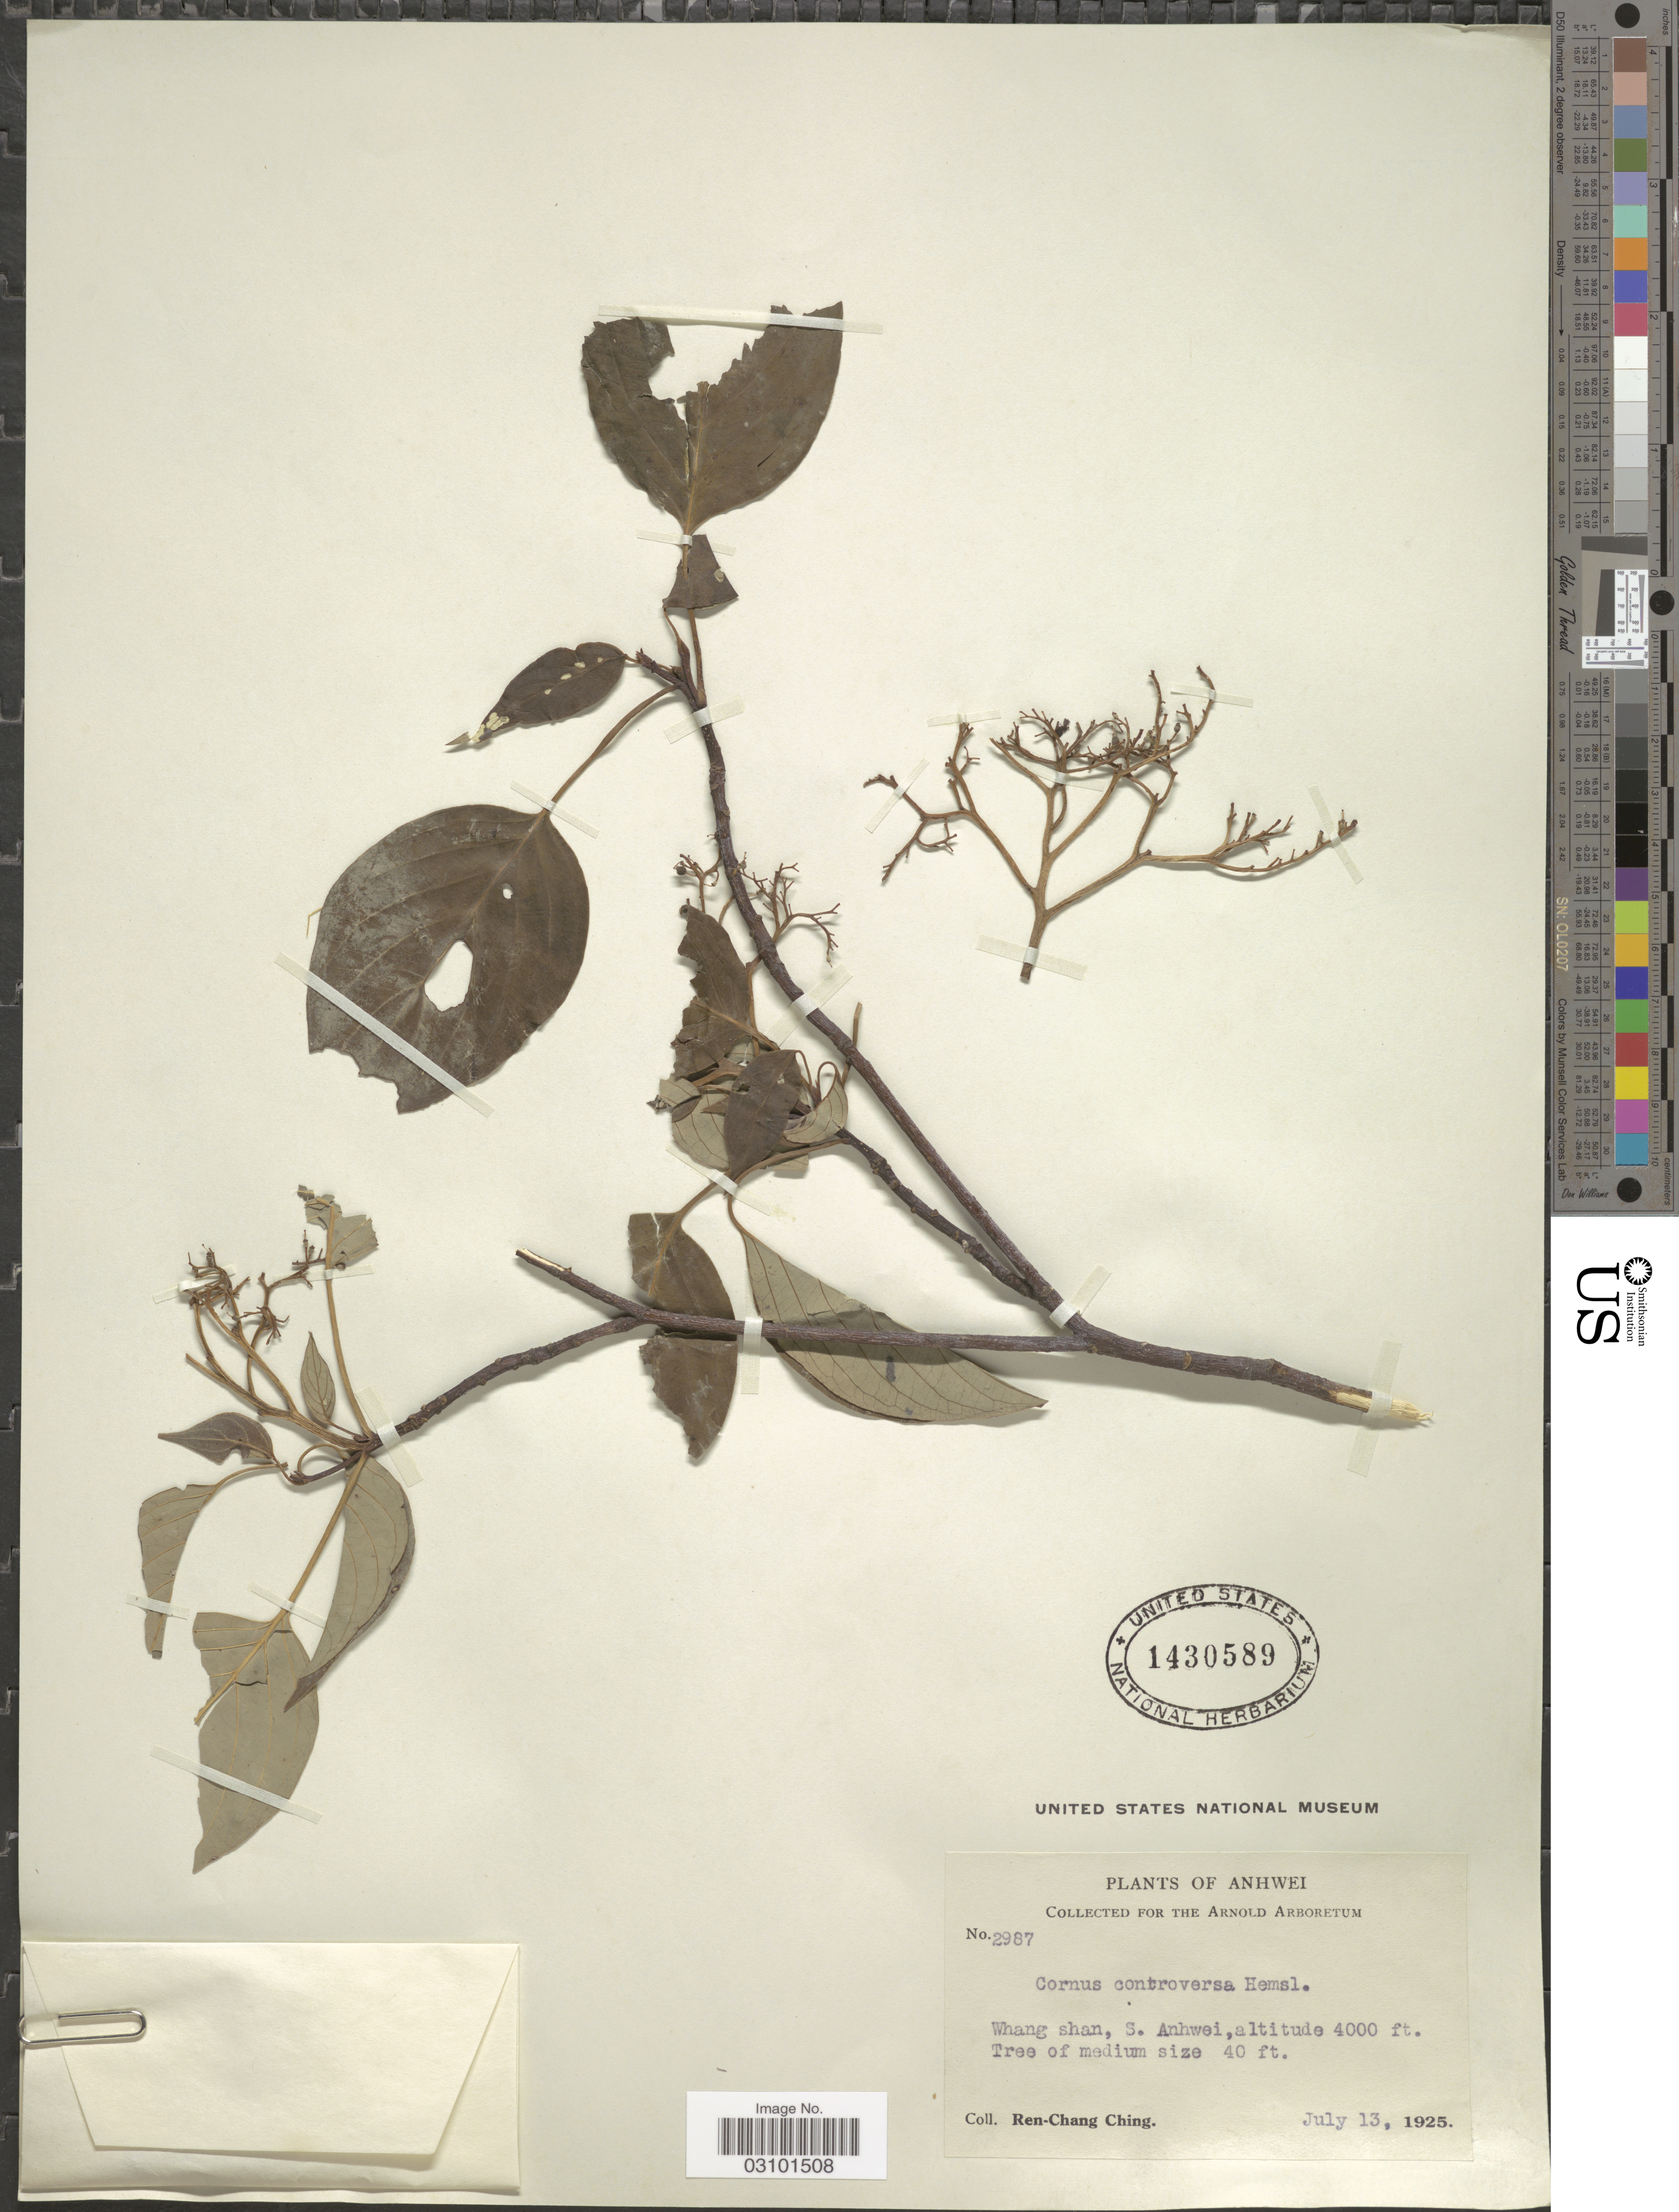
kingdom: Plantae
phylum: Tracheophyta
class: Magnoliopsida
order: Cornales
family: Cornaceae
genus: Cornus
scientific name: Cornus controversa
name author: Hemsl.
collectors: R. C. Ching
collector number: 2987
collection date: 1925-07-13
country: China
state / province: Anhui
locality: Anhwei. Wang shan, S. Anhwei.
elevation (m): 1219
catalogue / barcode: US 1430589